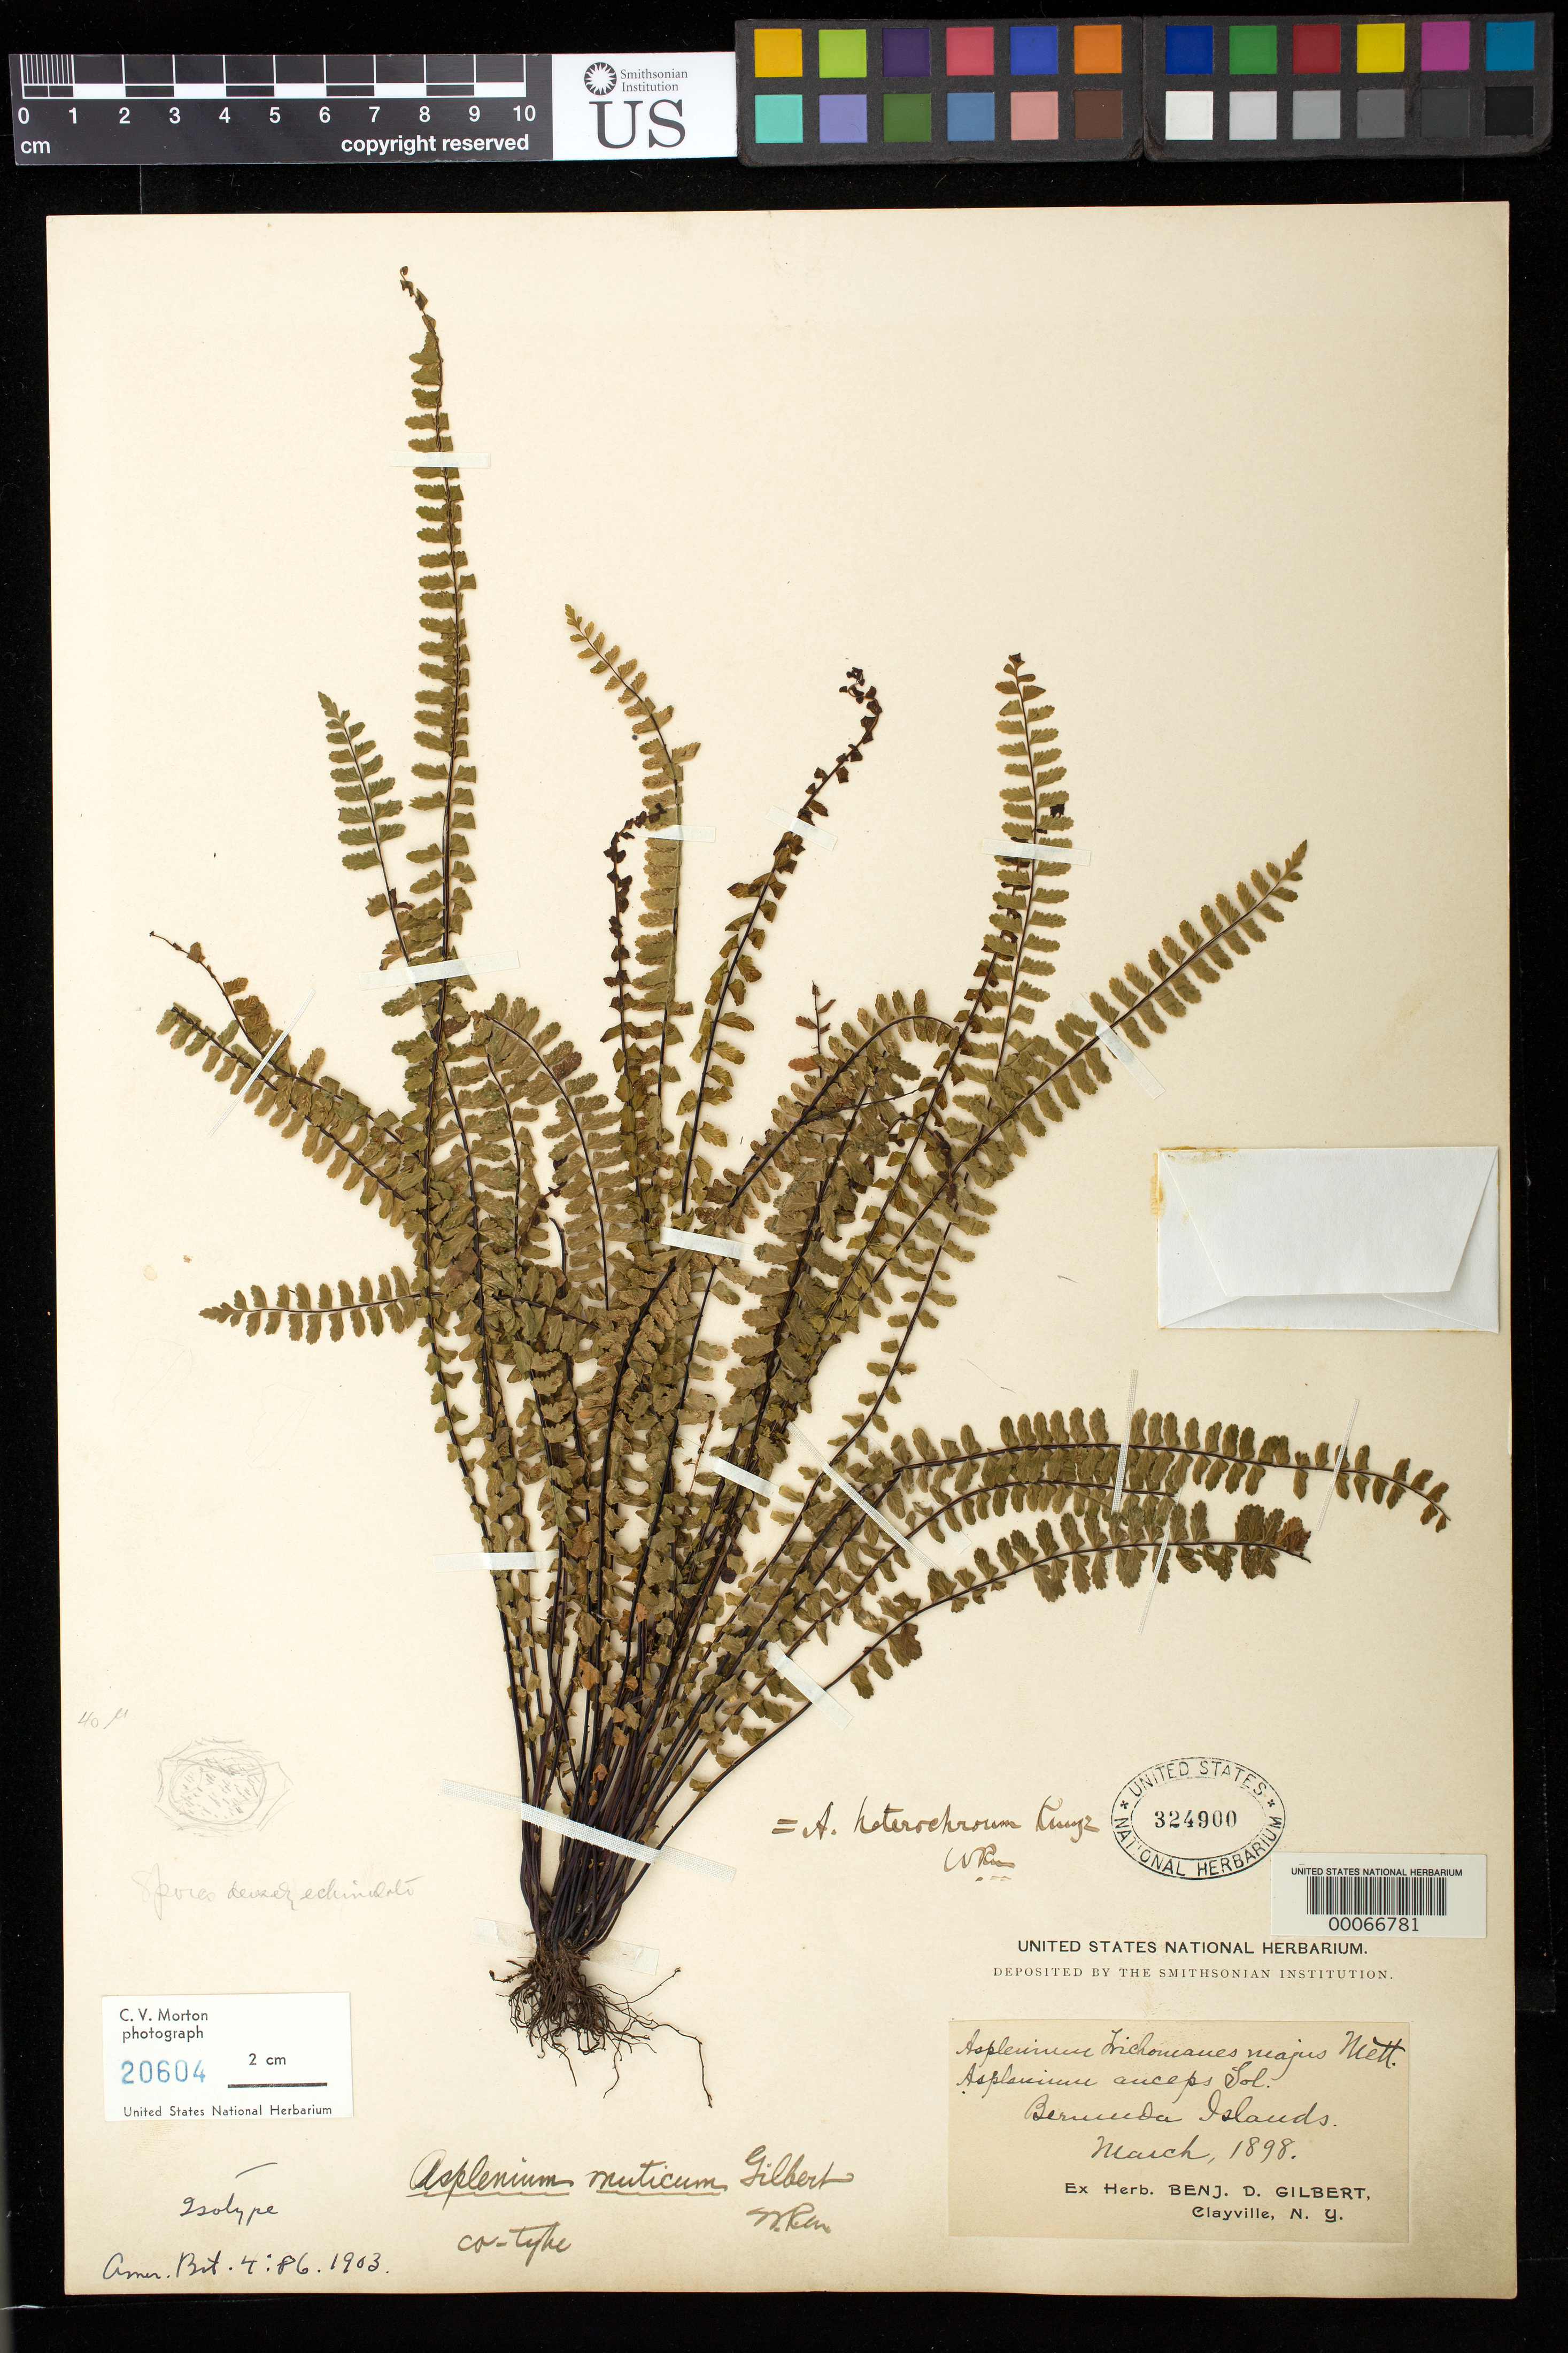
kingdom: Plantae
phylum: Tracheophyta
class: Polypodiopsida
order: Polypodiales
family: Aspleniaceae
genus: Asplenium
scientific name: Asplenium muticum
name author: Gilbert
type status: Isotype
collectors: B. Gilbert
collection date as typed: Mar 1898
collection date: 1898-03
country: Bermuda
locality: Bermuda Islands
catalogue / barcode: US 324900